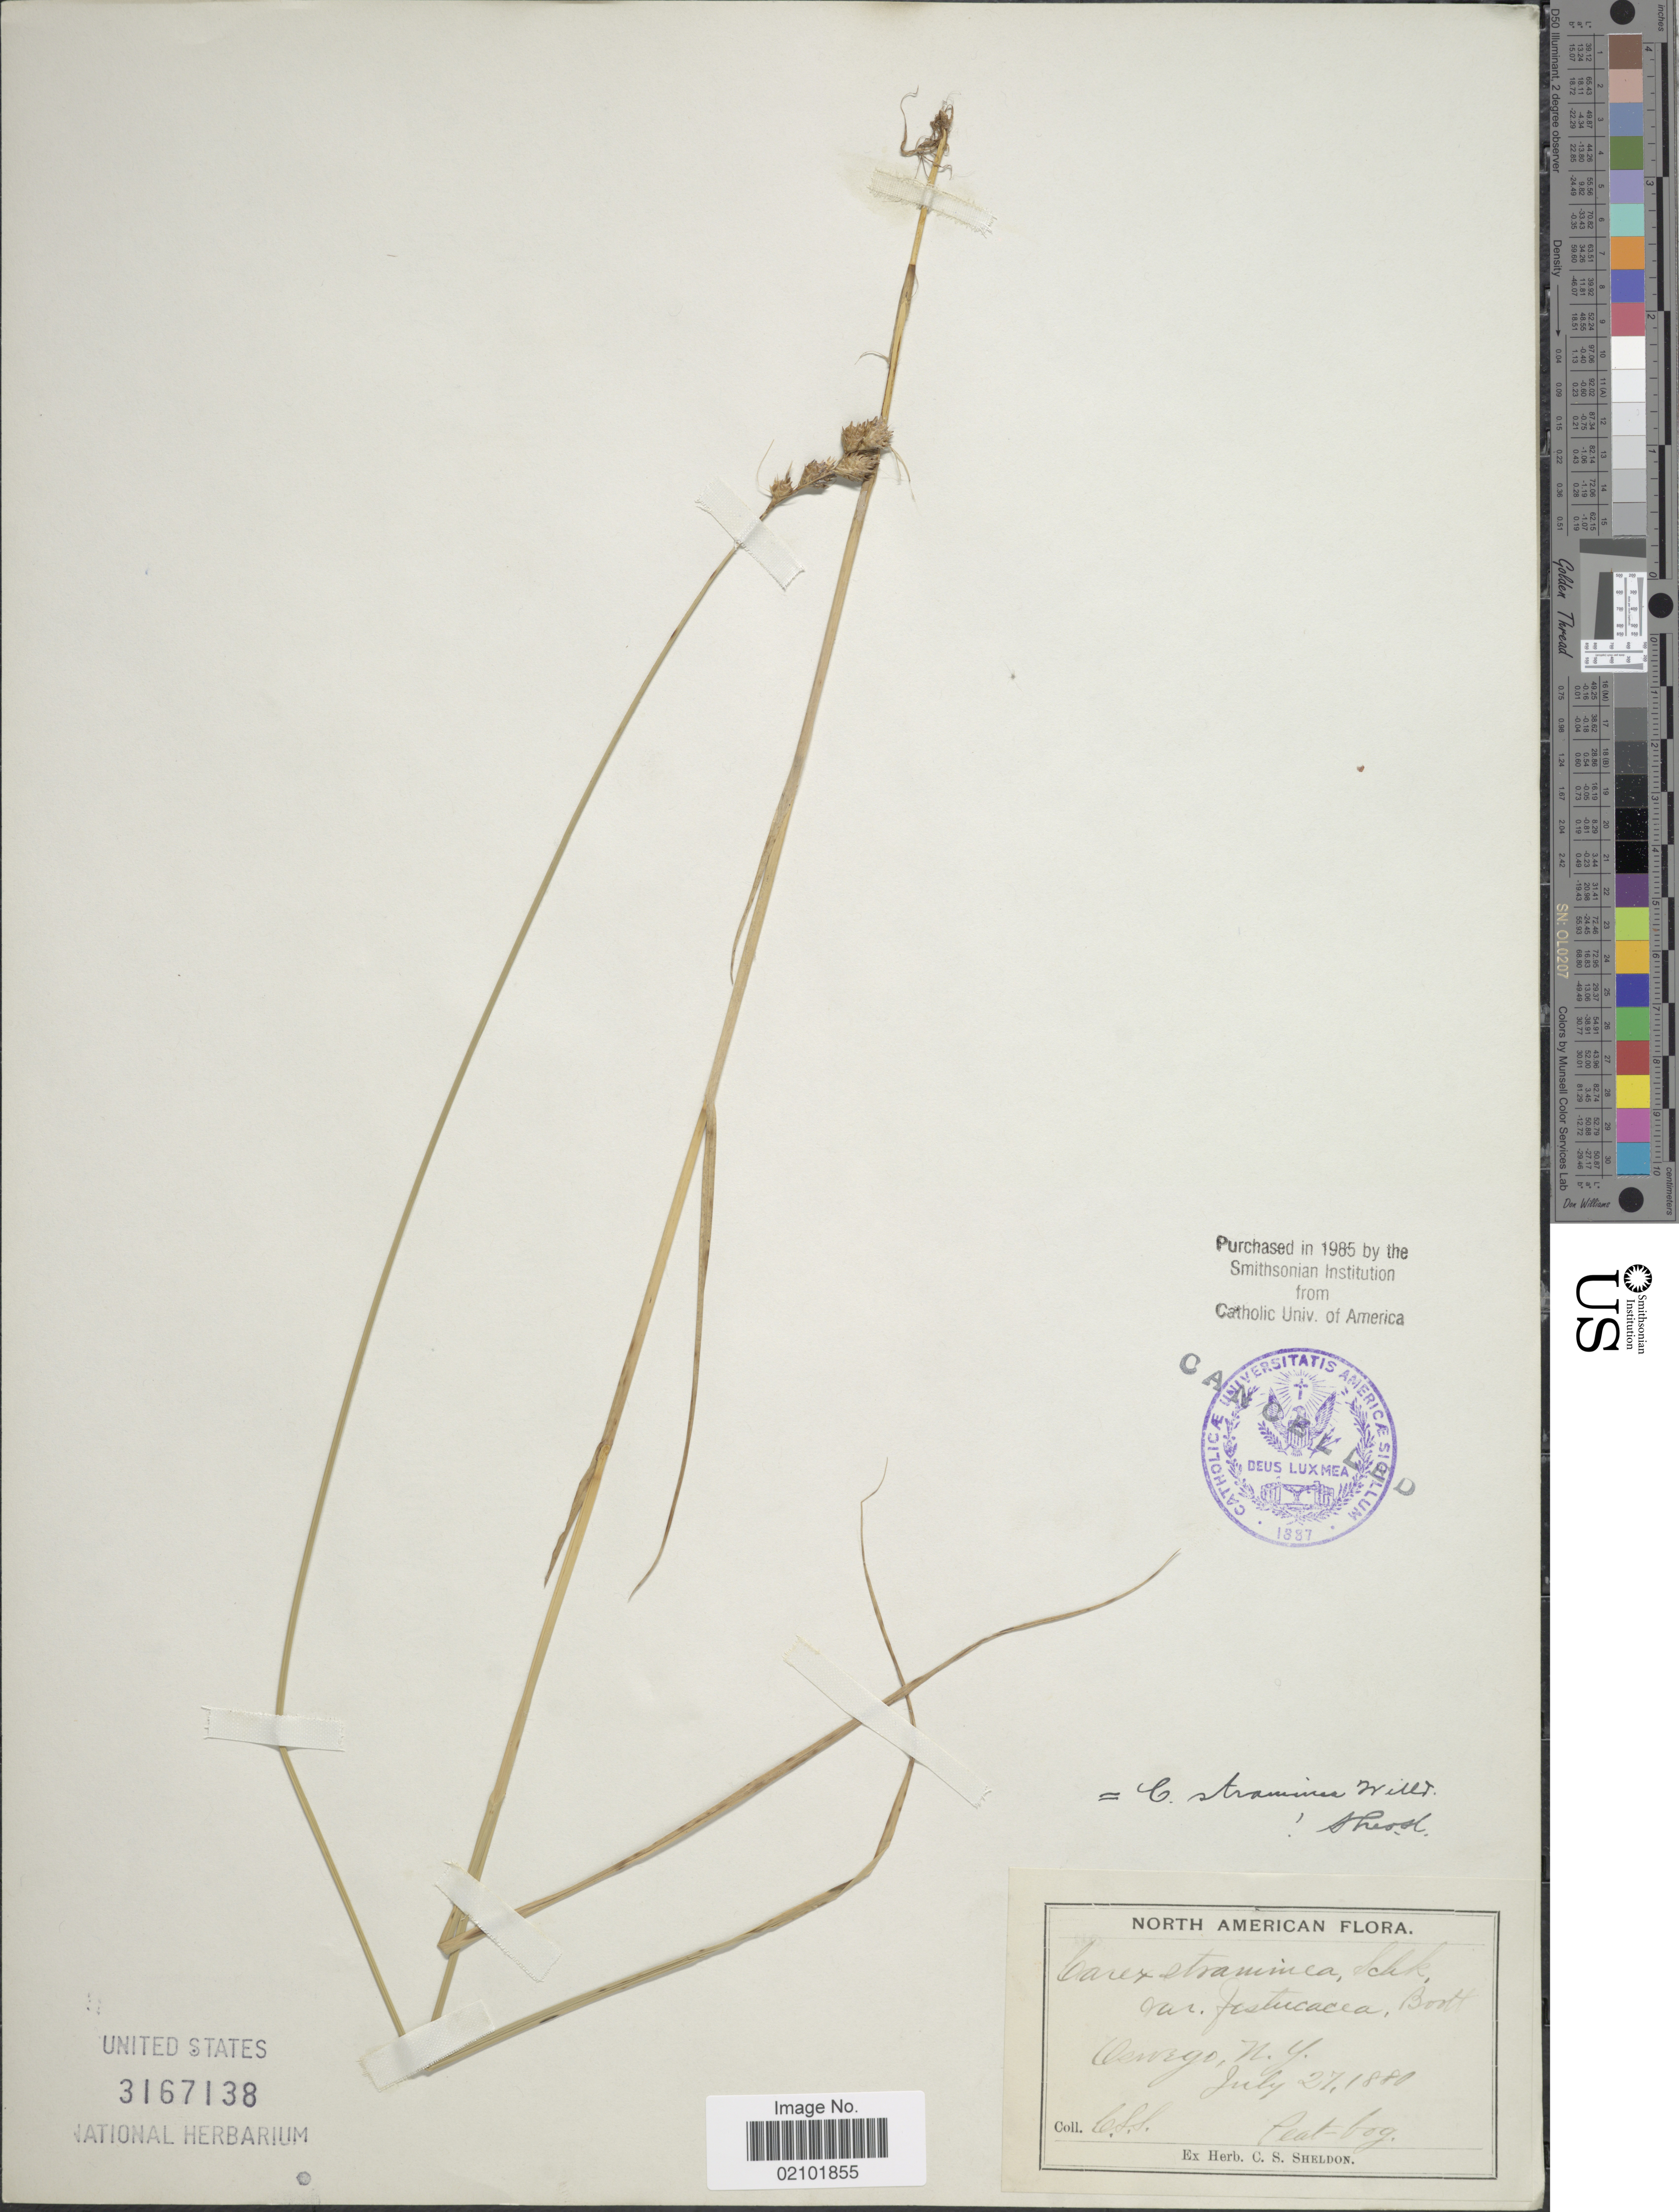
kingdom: Plantae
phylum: Tracheophyta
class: Liliopsida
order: Poales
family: Cyperaceae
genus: Carex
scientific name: Carex albolutescens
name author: Schwein.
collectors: C. S. Sheldon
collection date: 1880-07-27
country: United States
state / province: New York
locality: Oswego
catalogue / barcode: US 3167138